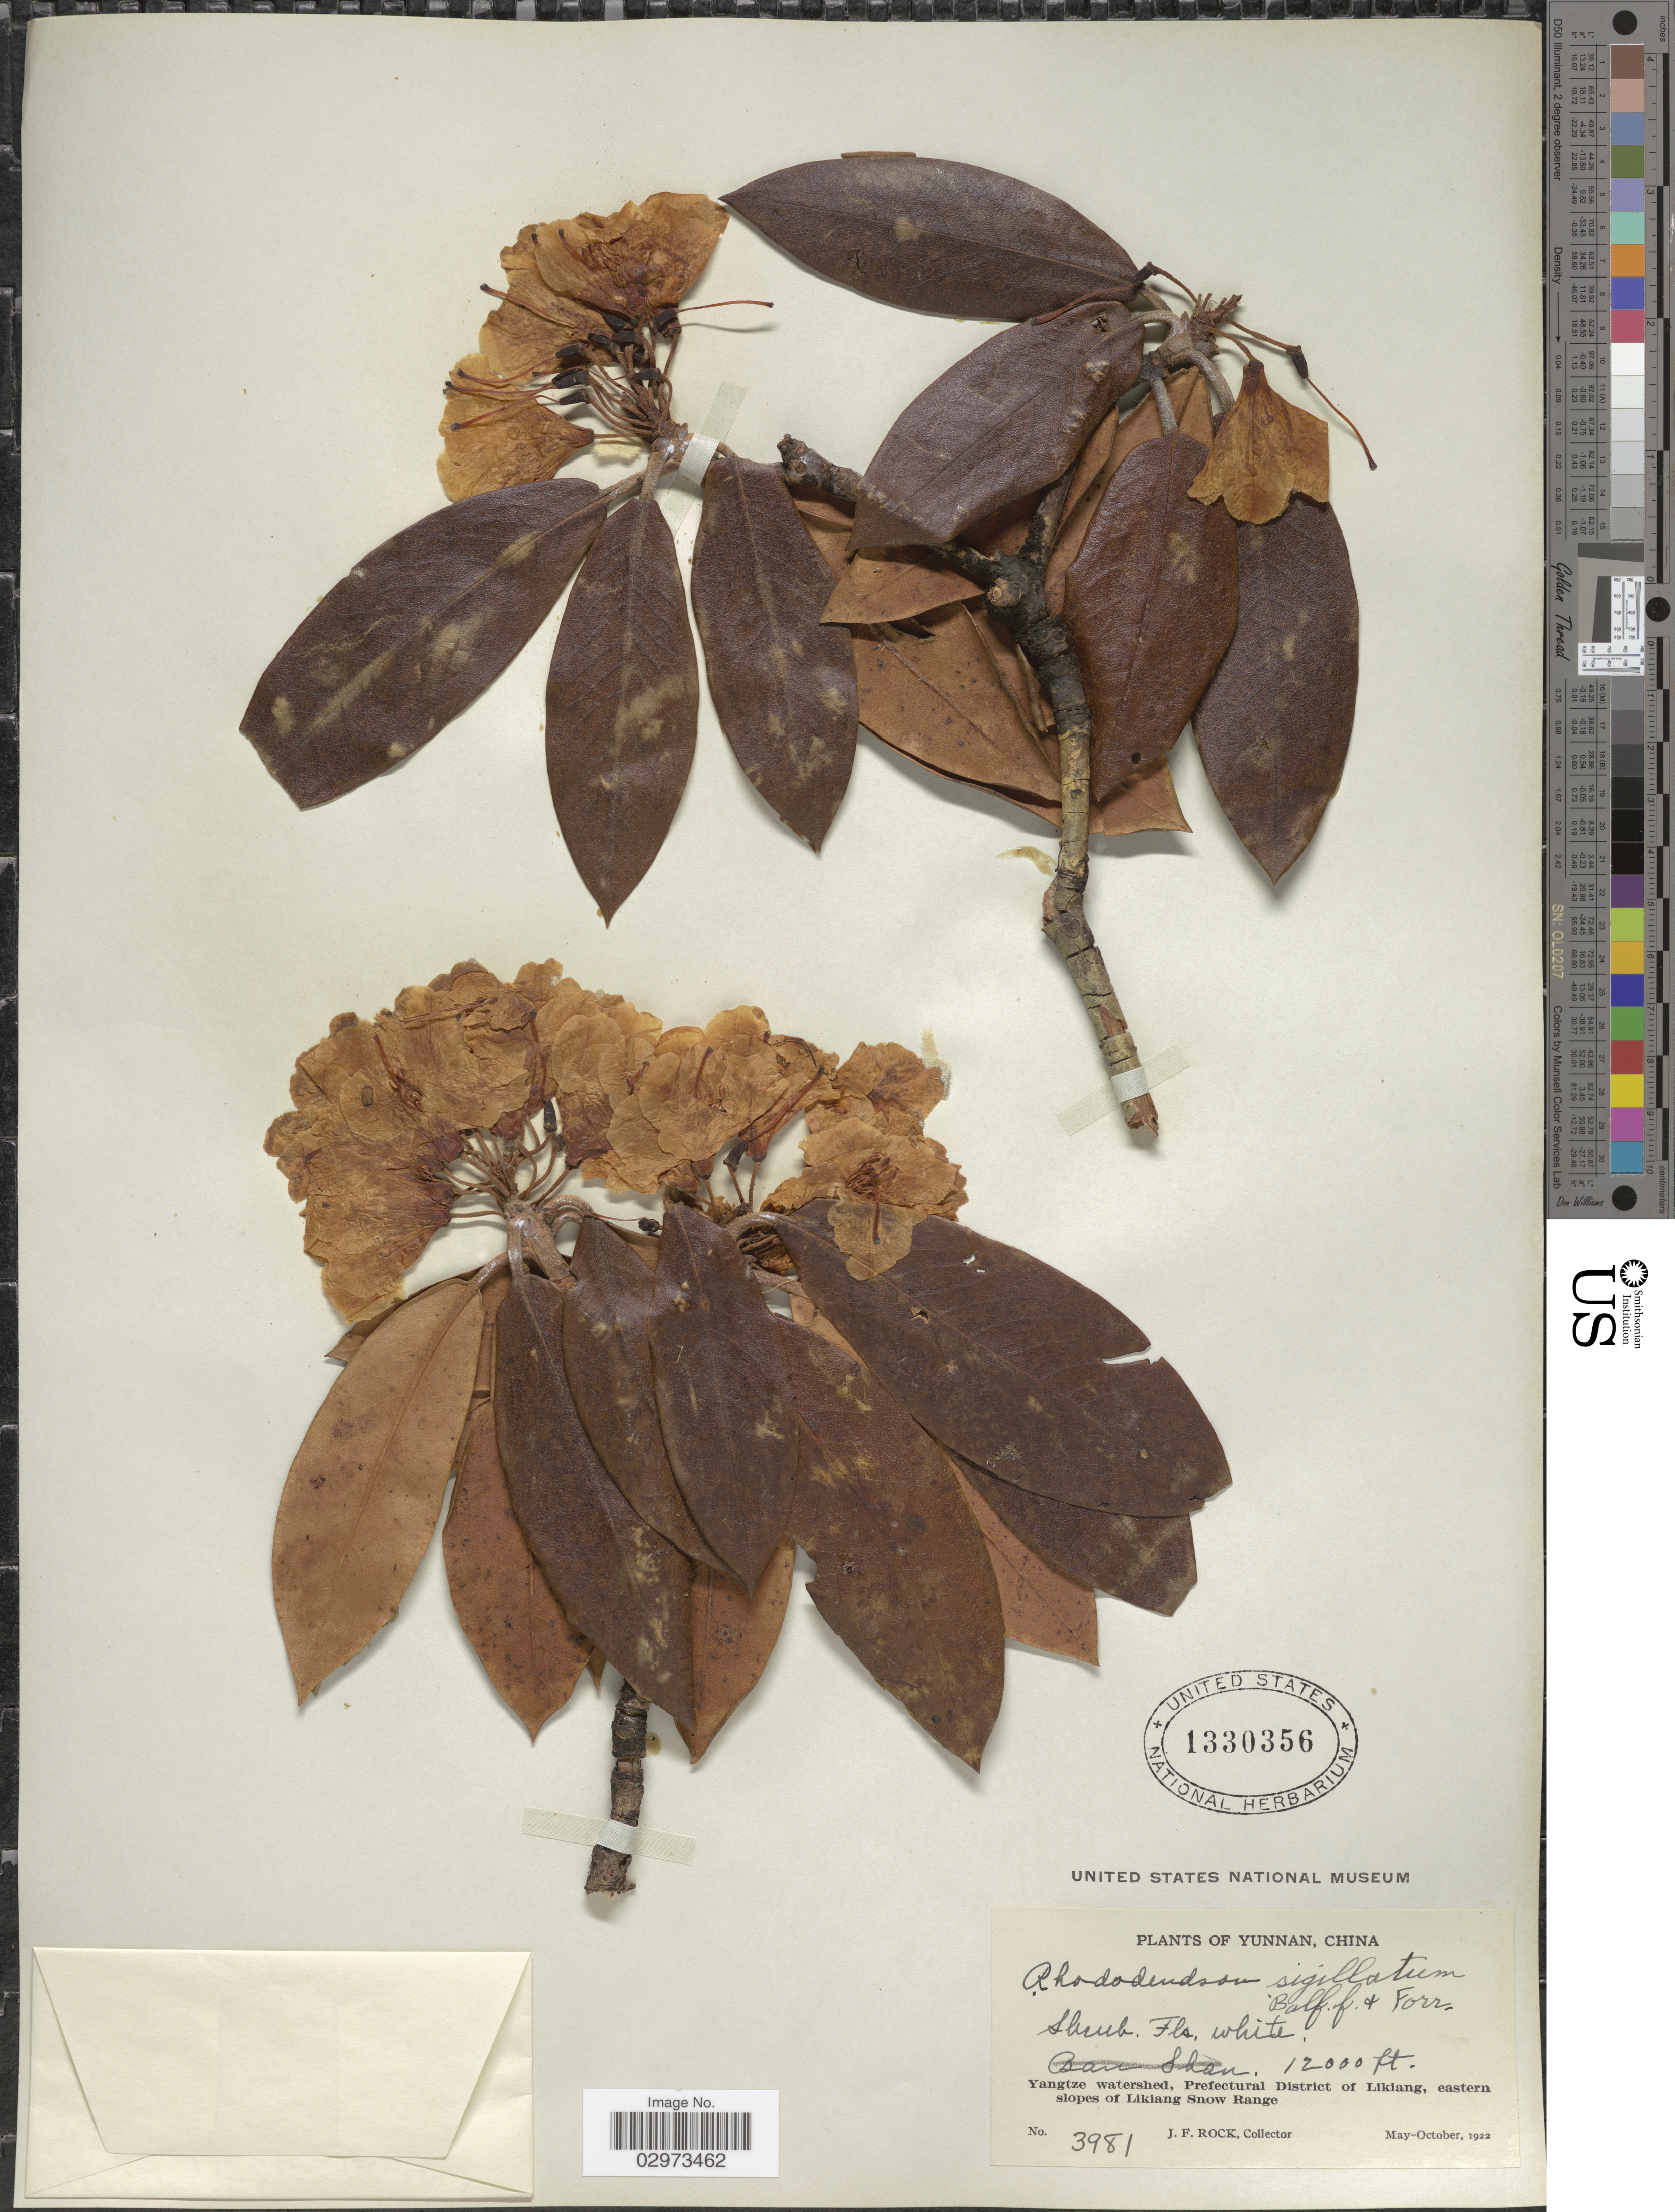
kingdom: Plantae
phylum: Tracheophyta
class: Magnoliopsida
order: Ericales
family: Ericaceae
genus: Rhododendron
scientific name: Rhododendron sigillatum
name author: Balf. f. & Forrest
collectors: J. Rock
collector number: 3981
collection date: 1922-05/1922-10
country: China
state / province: Yunnan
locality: Yangtze watershed, Prefectural District of Likiang, eastern slopes of Likiang Snow Range.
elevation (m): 3658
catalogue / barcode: US 1330356